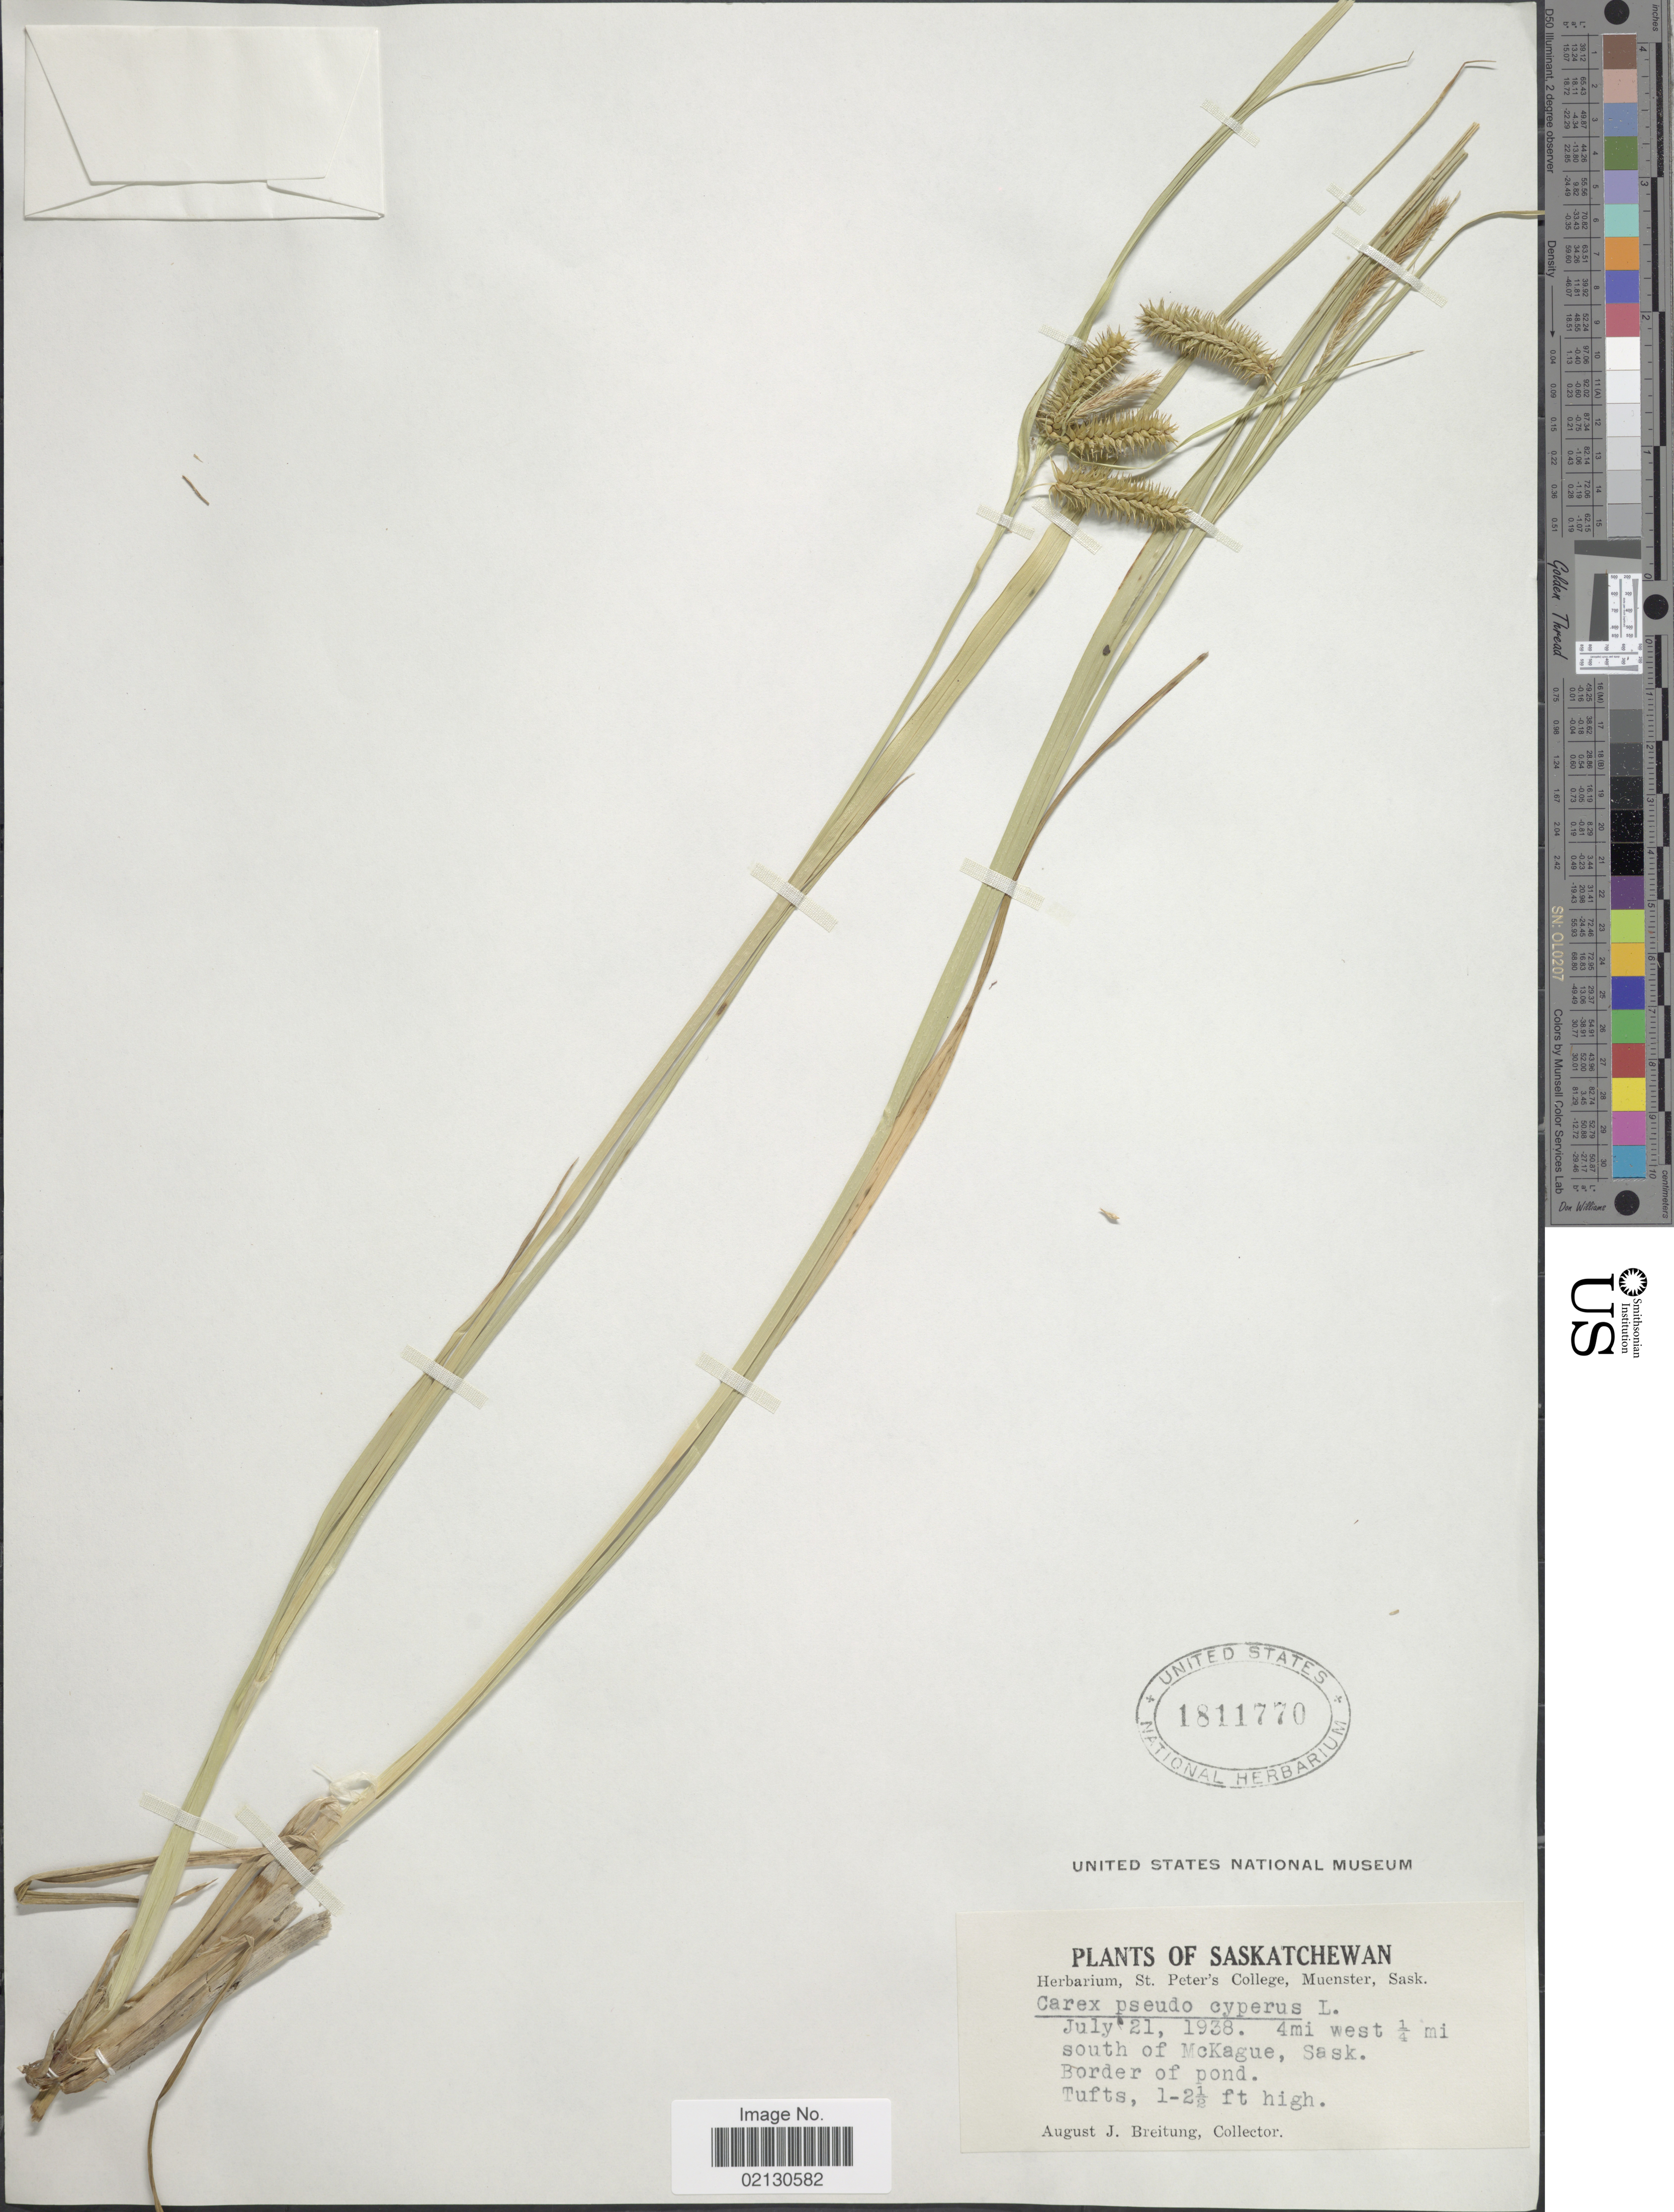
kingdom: Plantae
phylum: Tracheophyta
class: Liliopsida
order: Poales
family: Cyperaceae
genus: Carex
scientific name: Carex pseudocyperus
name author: L.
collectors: A. Breitung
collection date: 1938-07-21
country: Canada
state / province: Saskatchewan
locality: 4 mi west ¼ mi south of McKague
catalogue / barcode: US 1811770